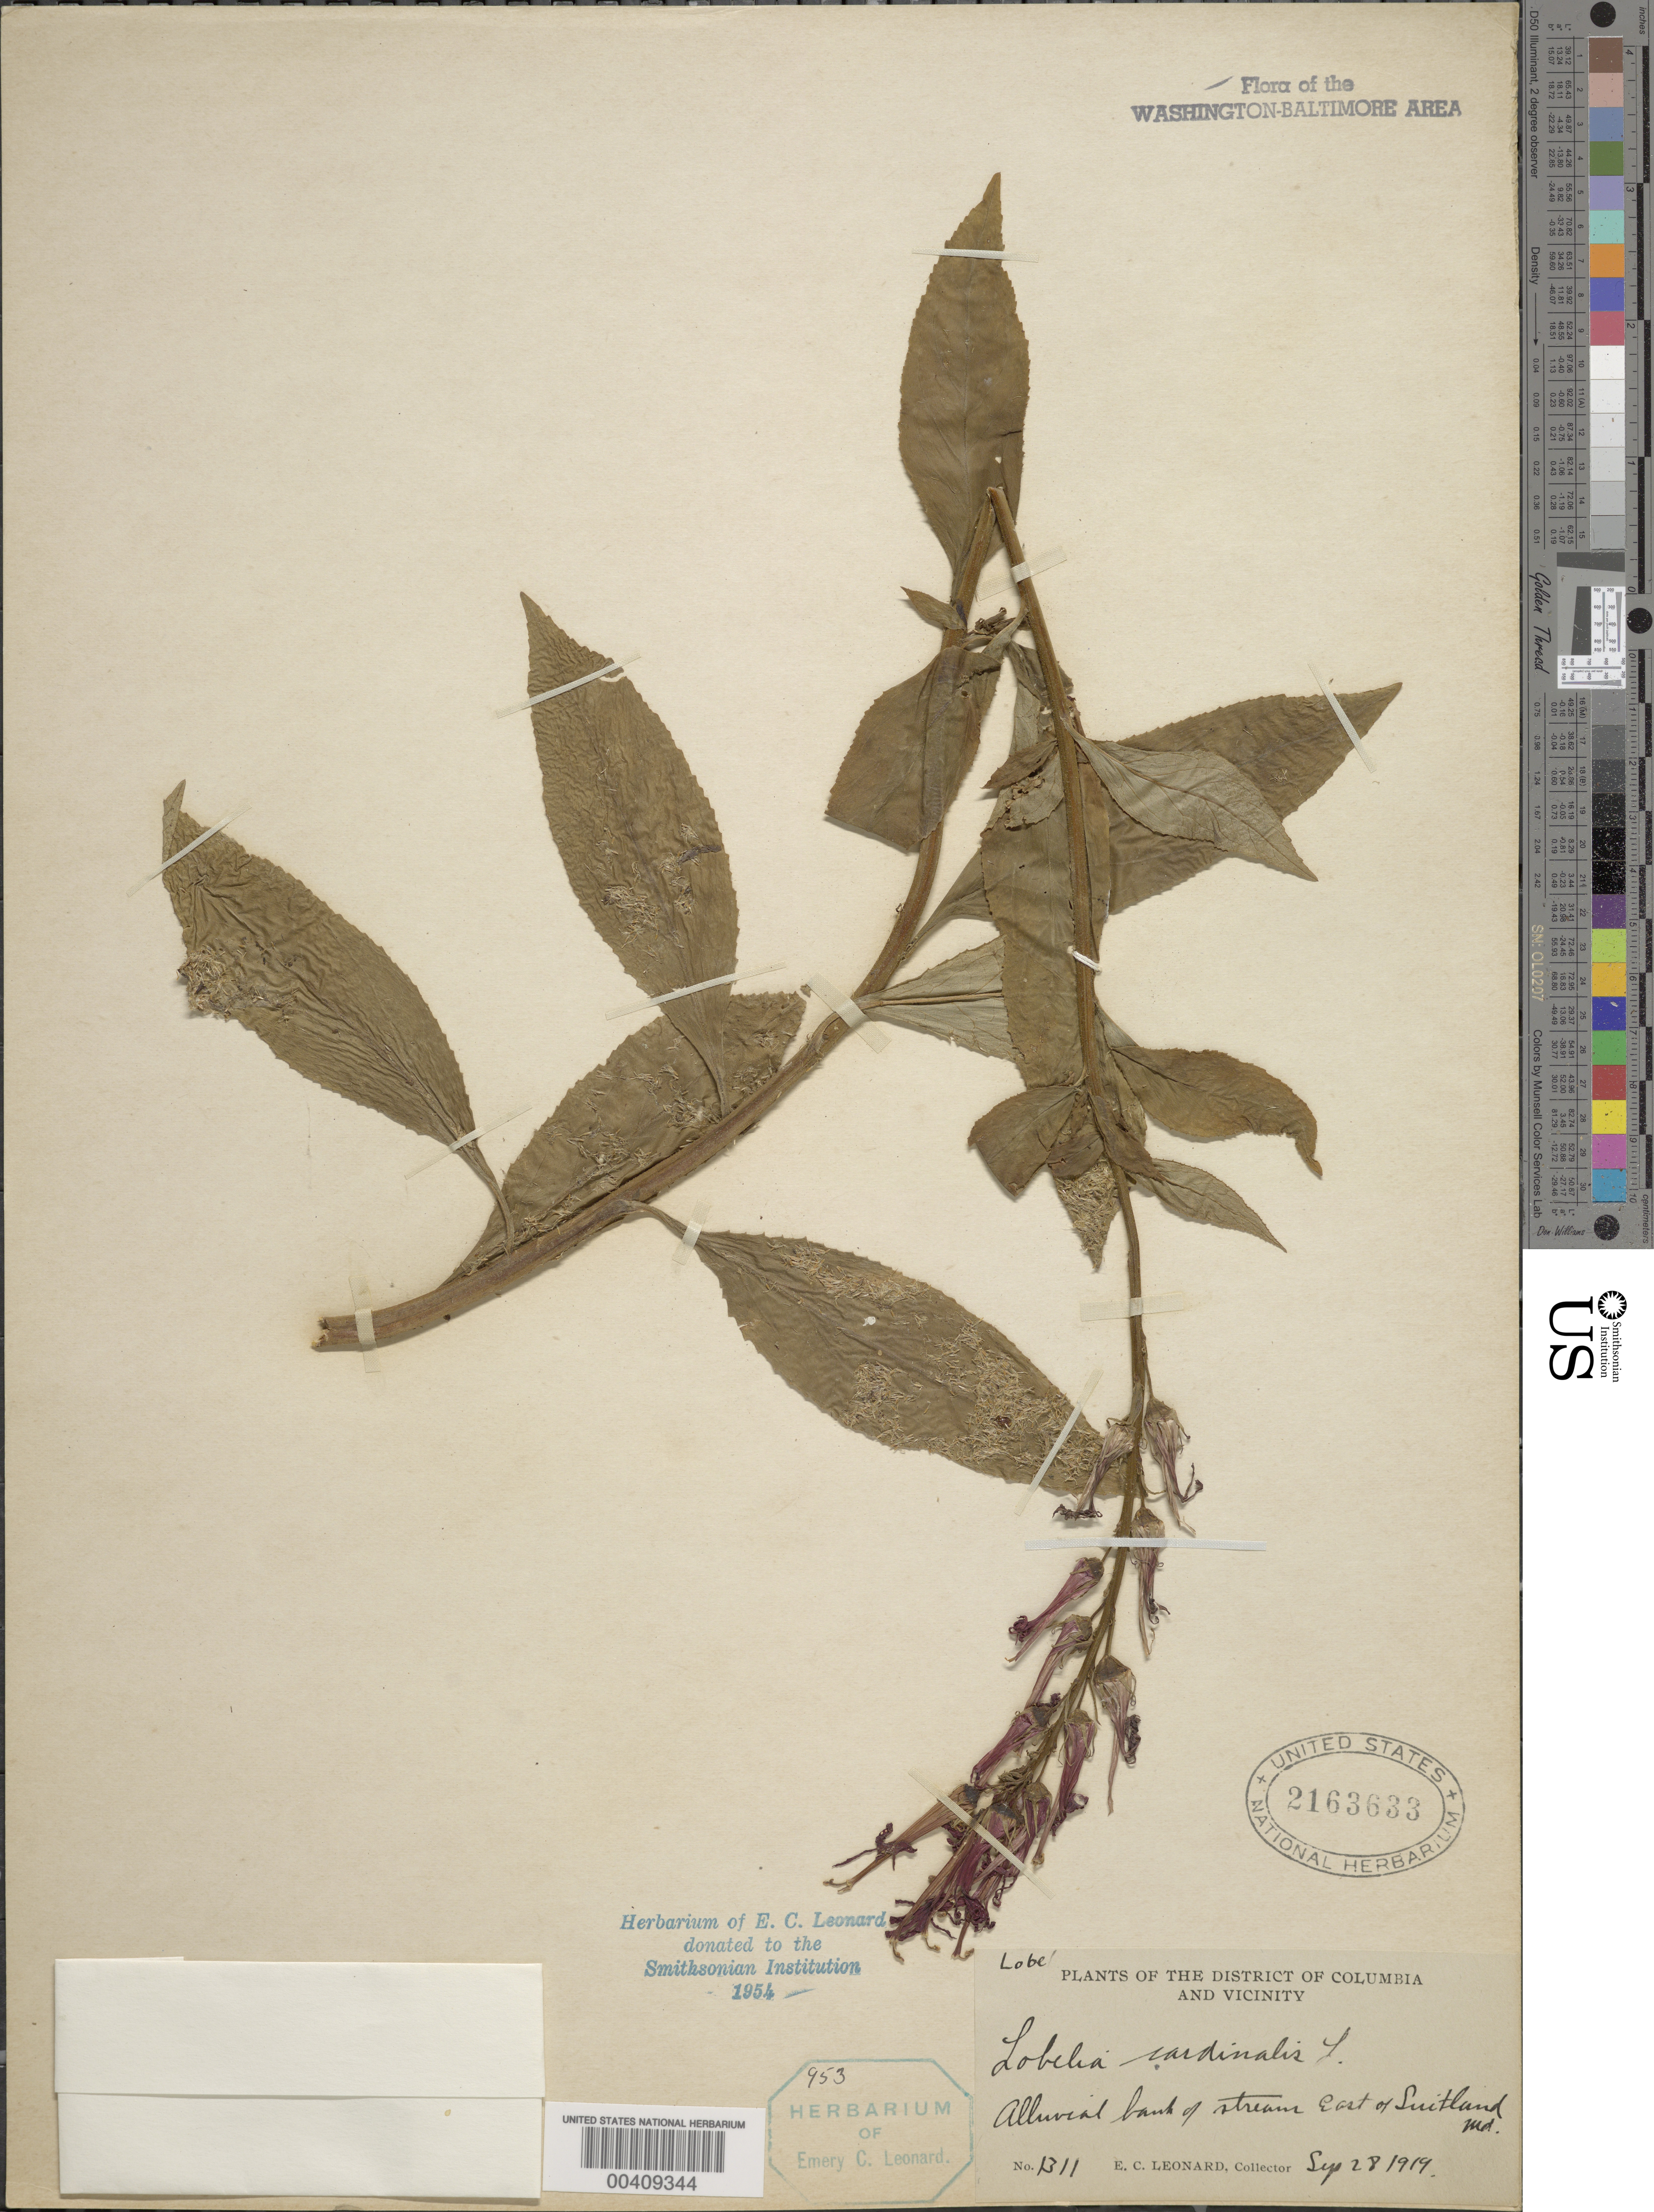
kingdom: Plantae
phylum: Tracheophyta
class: Magnoliopsida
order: Asterales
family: Campanulaceae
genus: Lobelia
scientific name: Lobelia cardinalis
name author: L.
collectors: E. C. Leonard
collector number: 1311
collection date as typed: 28 Sep 1919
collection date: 1919-09-28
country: United States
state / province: Maryland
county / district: Prince George's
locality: East of Suitland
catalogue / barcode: US 2163633